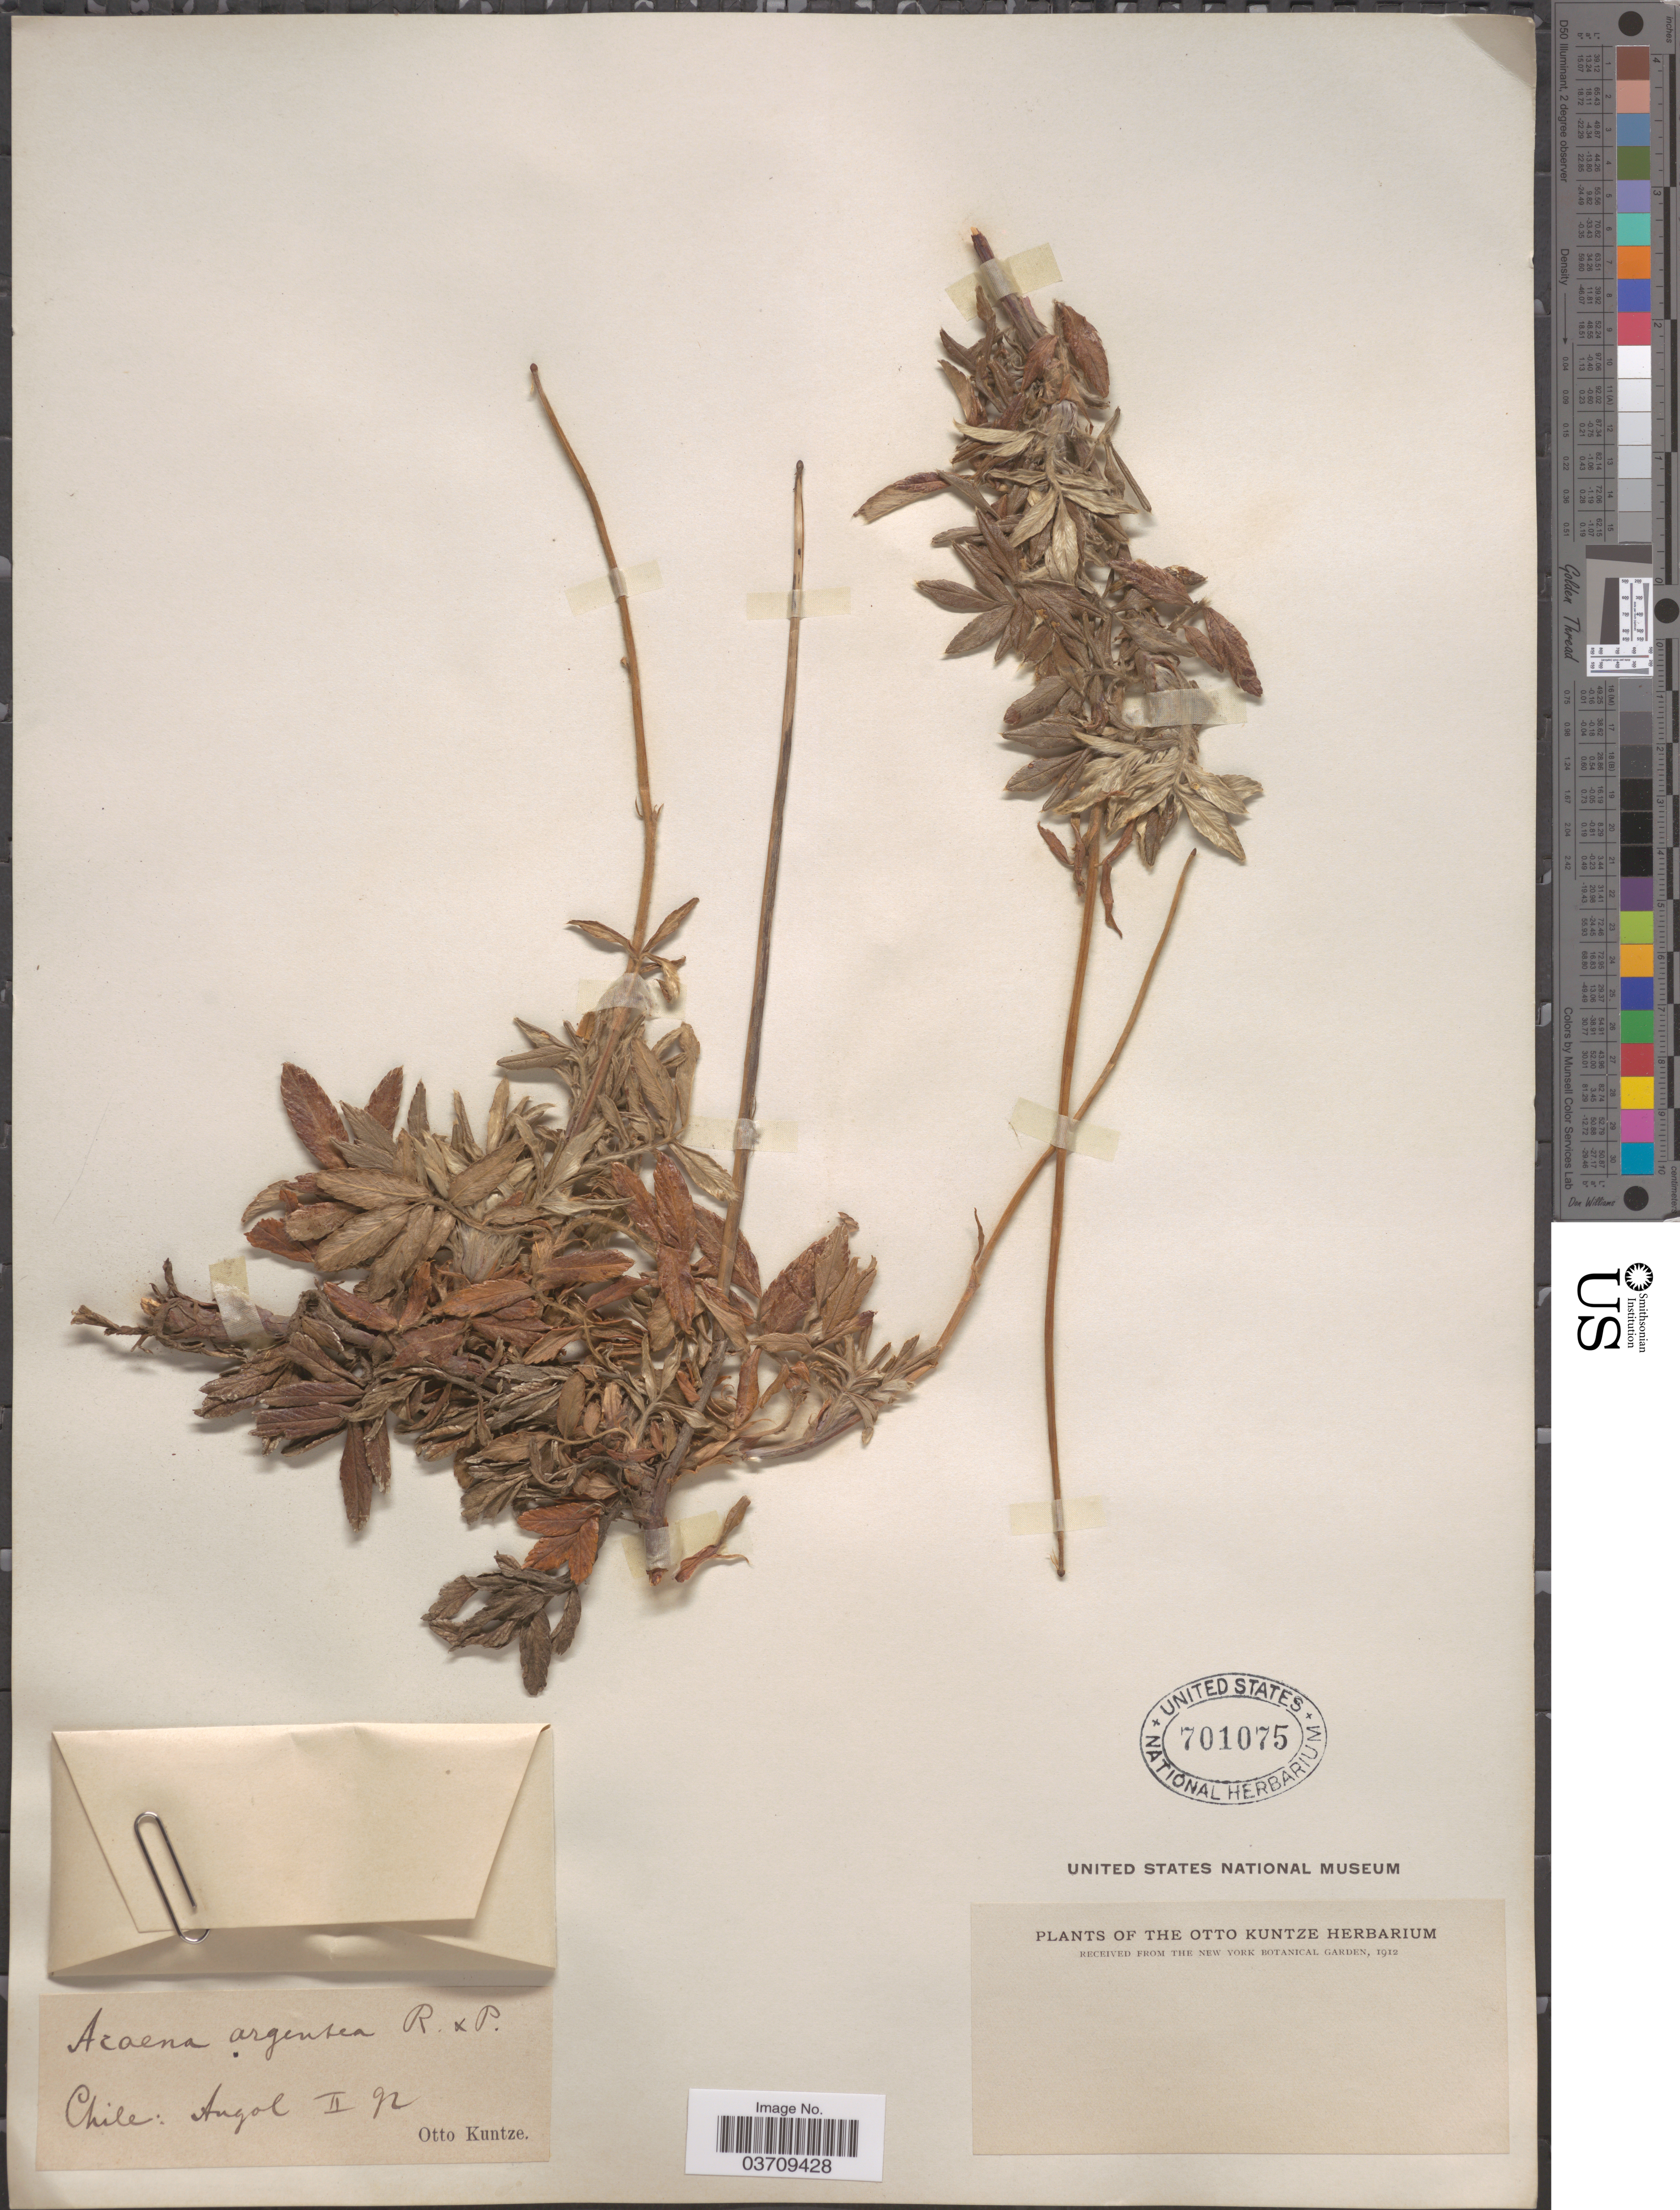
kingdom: Plantae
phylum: Tracheophyta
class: Magnoliopsida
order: Rosales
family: Rosaceae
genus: Acaena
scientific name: Acaena cylindristachya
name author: Ruiz & Pav.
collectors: C.E.O. Kuntze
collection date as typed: Transcribed d/m/y: /2/92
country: Chile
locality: Angol.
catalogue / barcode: US 701075